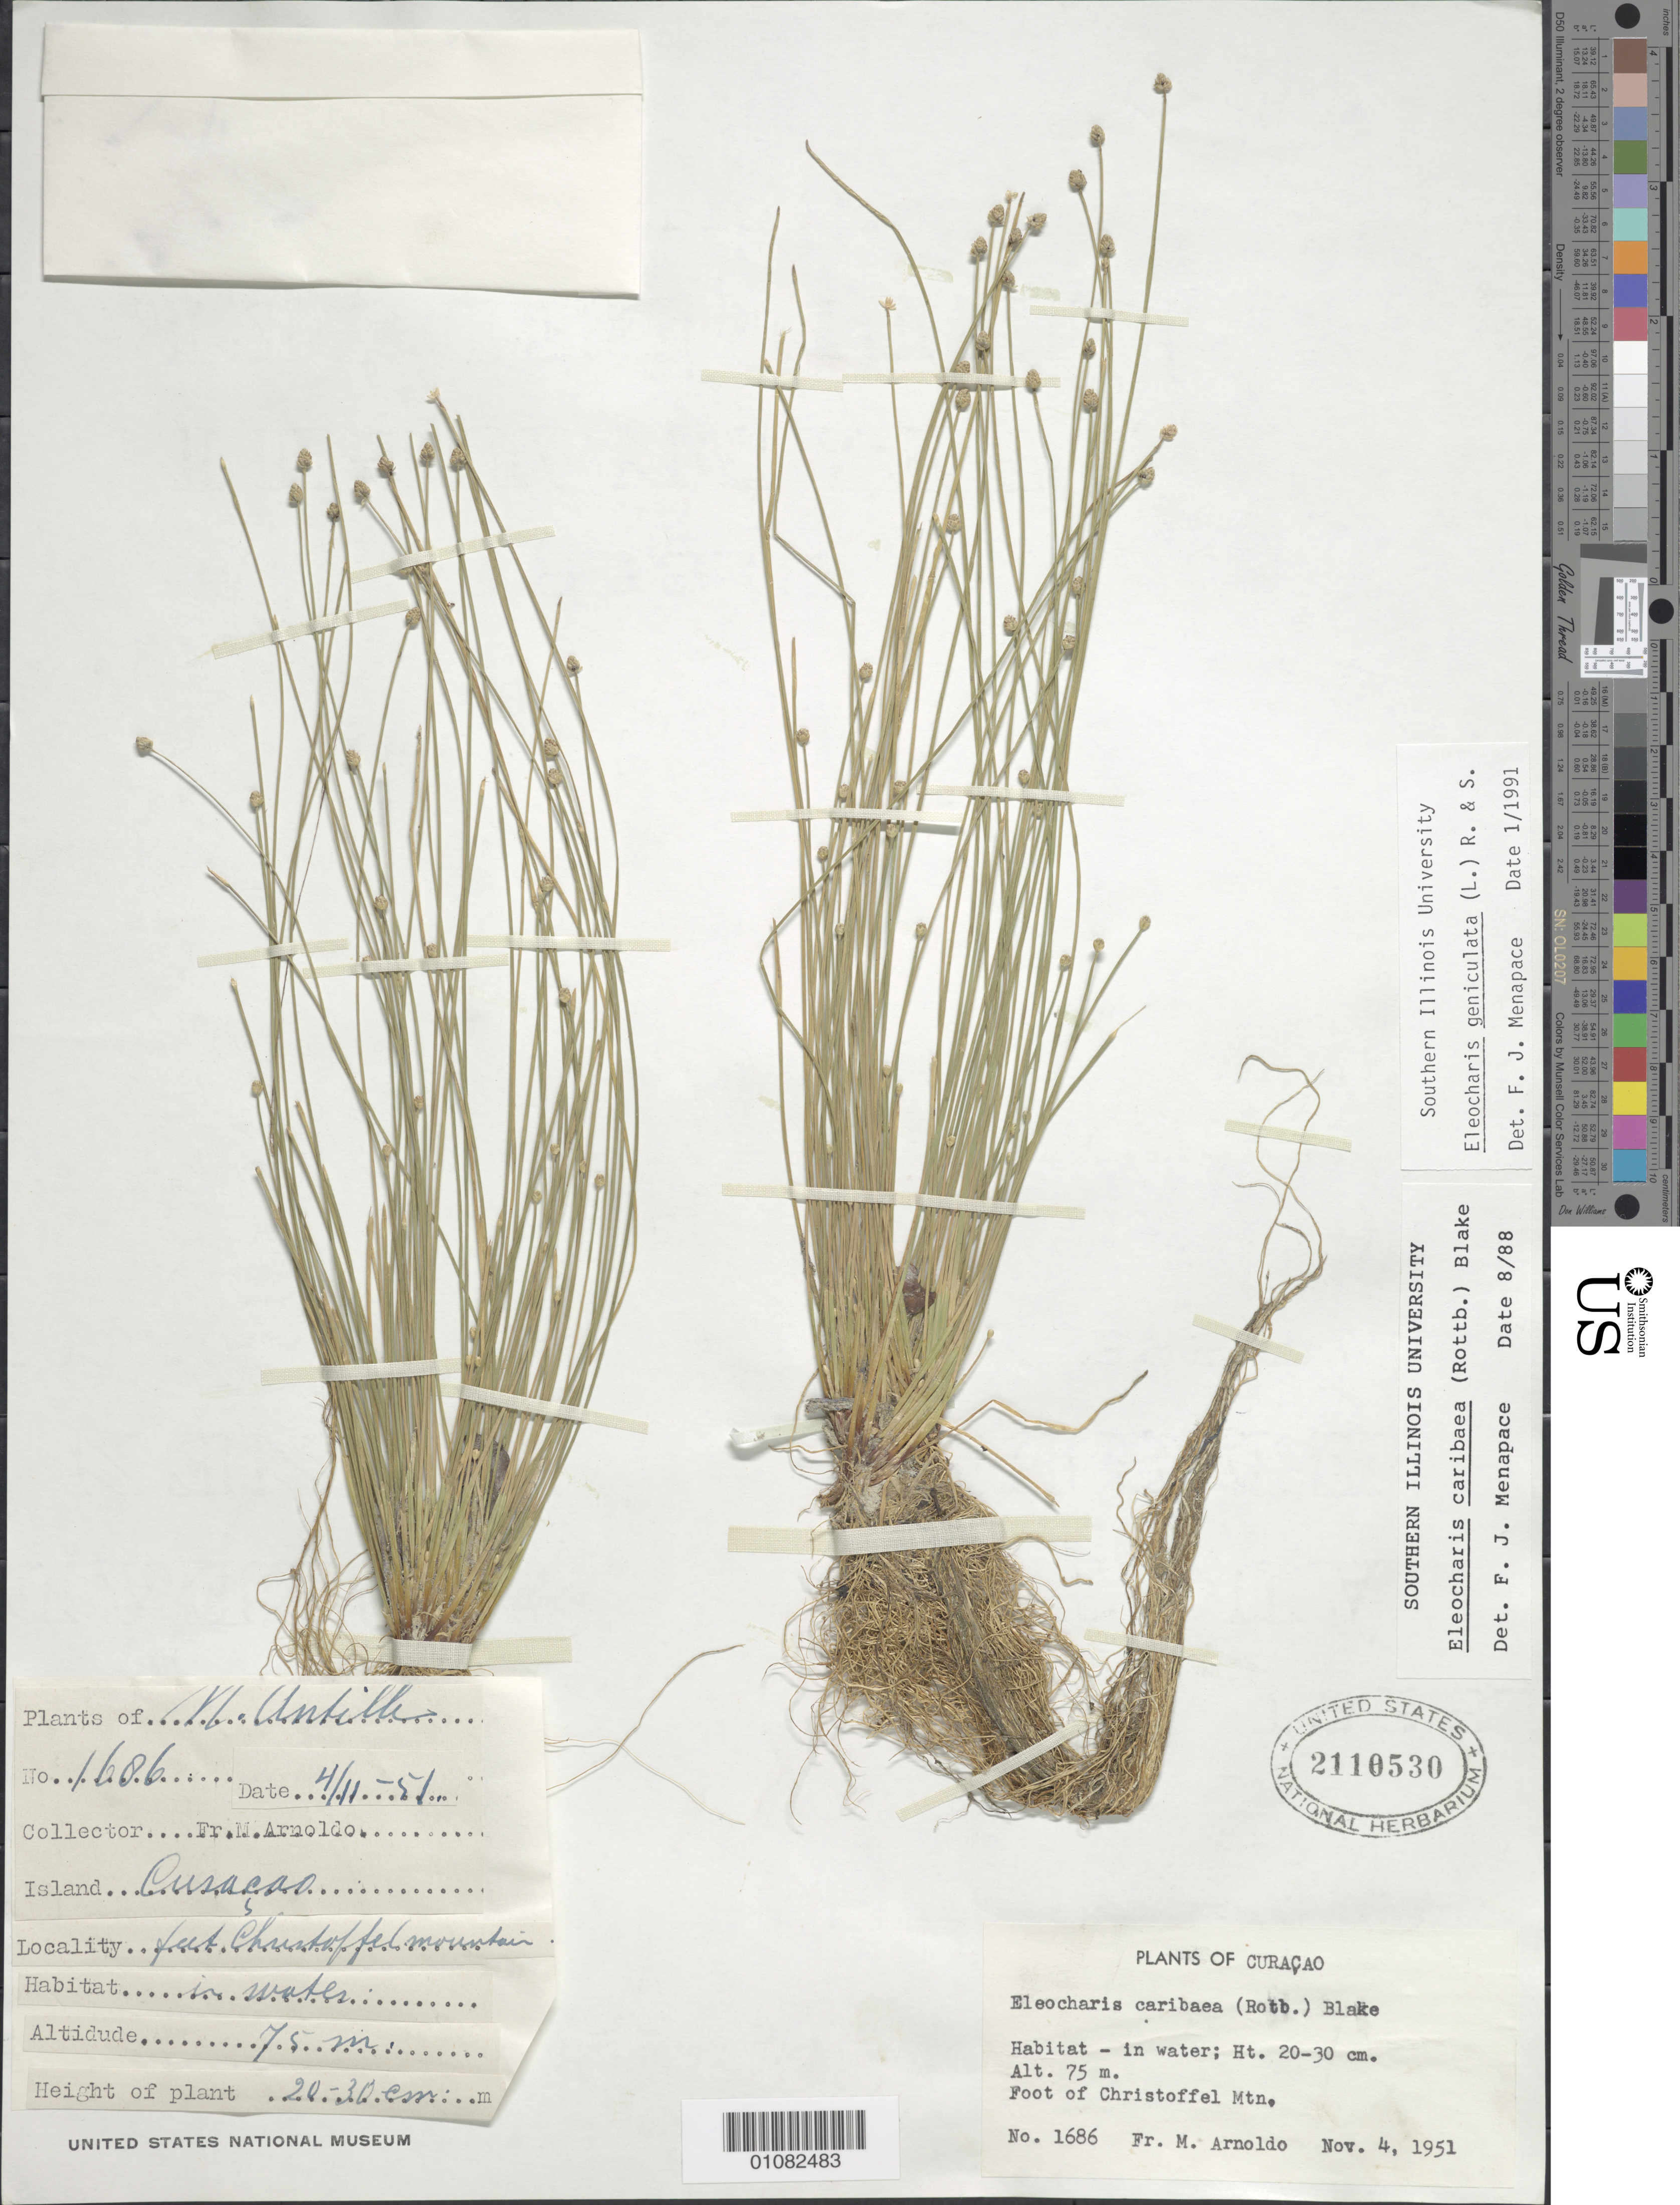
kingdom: Plantae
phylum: Tracheophyta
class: Liliopsida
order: Poales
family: Cyperaceae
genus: Eleocharis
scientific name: Eleocharis geniculata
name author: (L.) Roem. & Schult.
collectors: N. Arnoldo-Broeders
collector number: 1686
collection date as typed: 04 Nov 1951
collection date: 1951-11-04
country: Curaçao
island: Curaçao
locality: Foot of Christoffel Mtn.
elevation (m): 75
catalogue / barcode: US 2110530